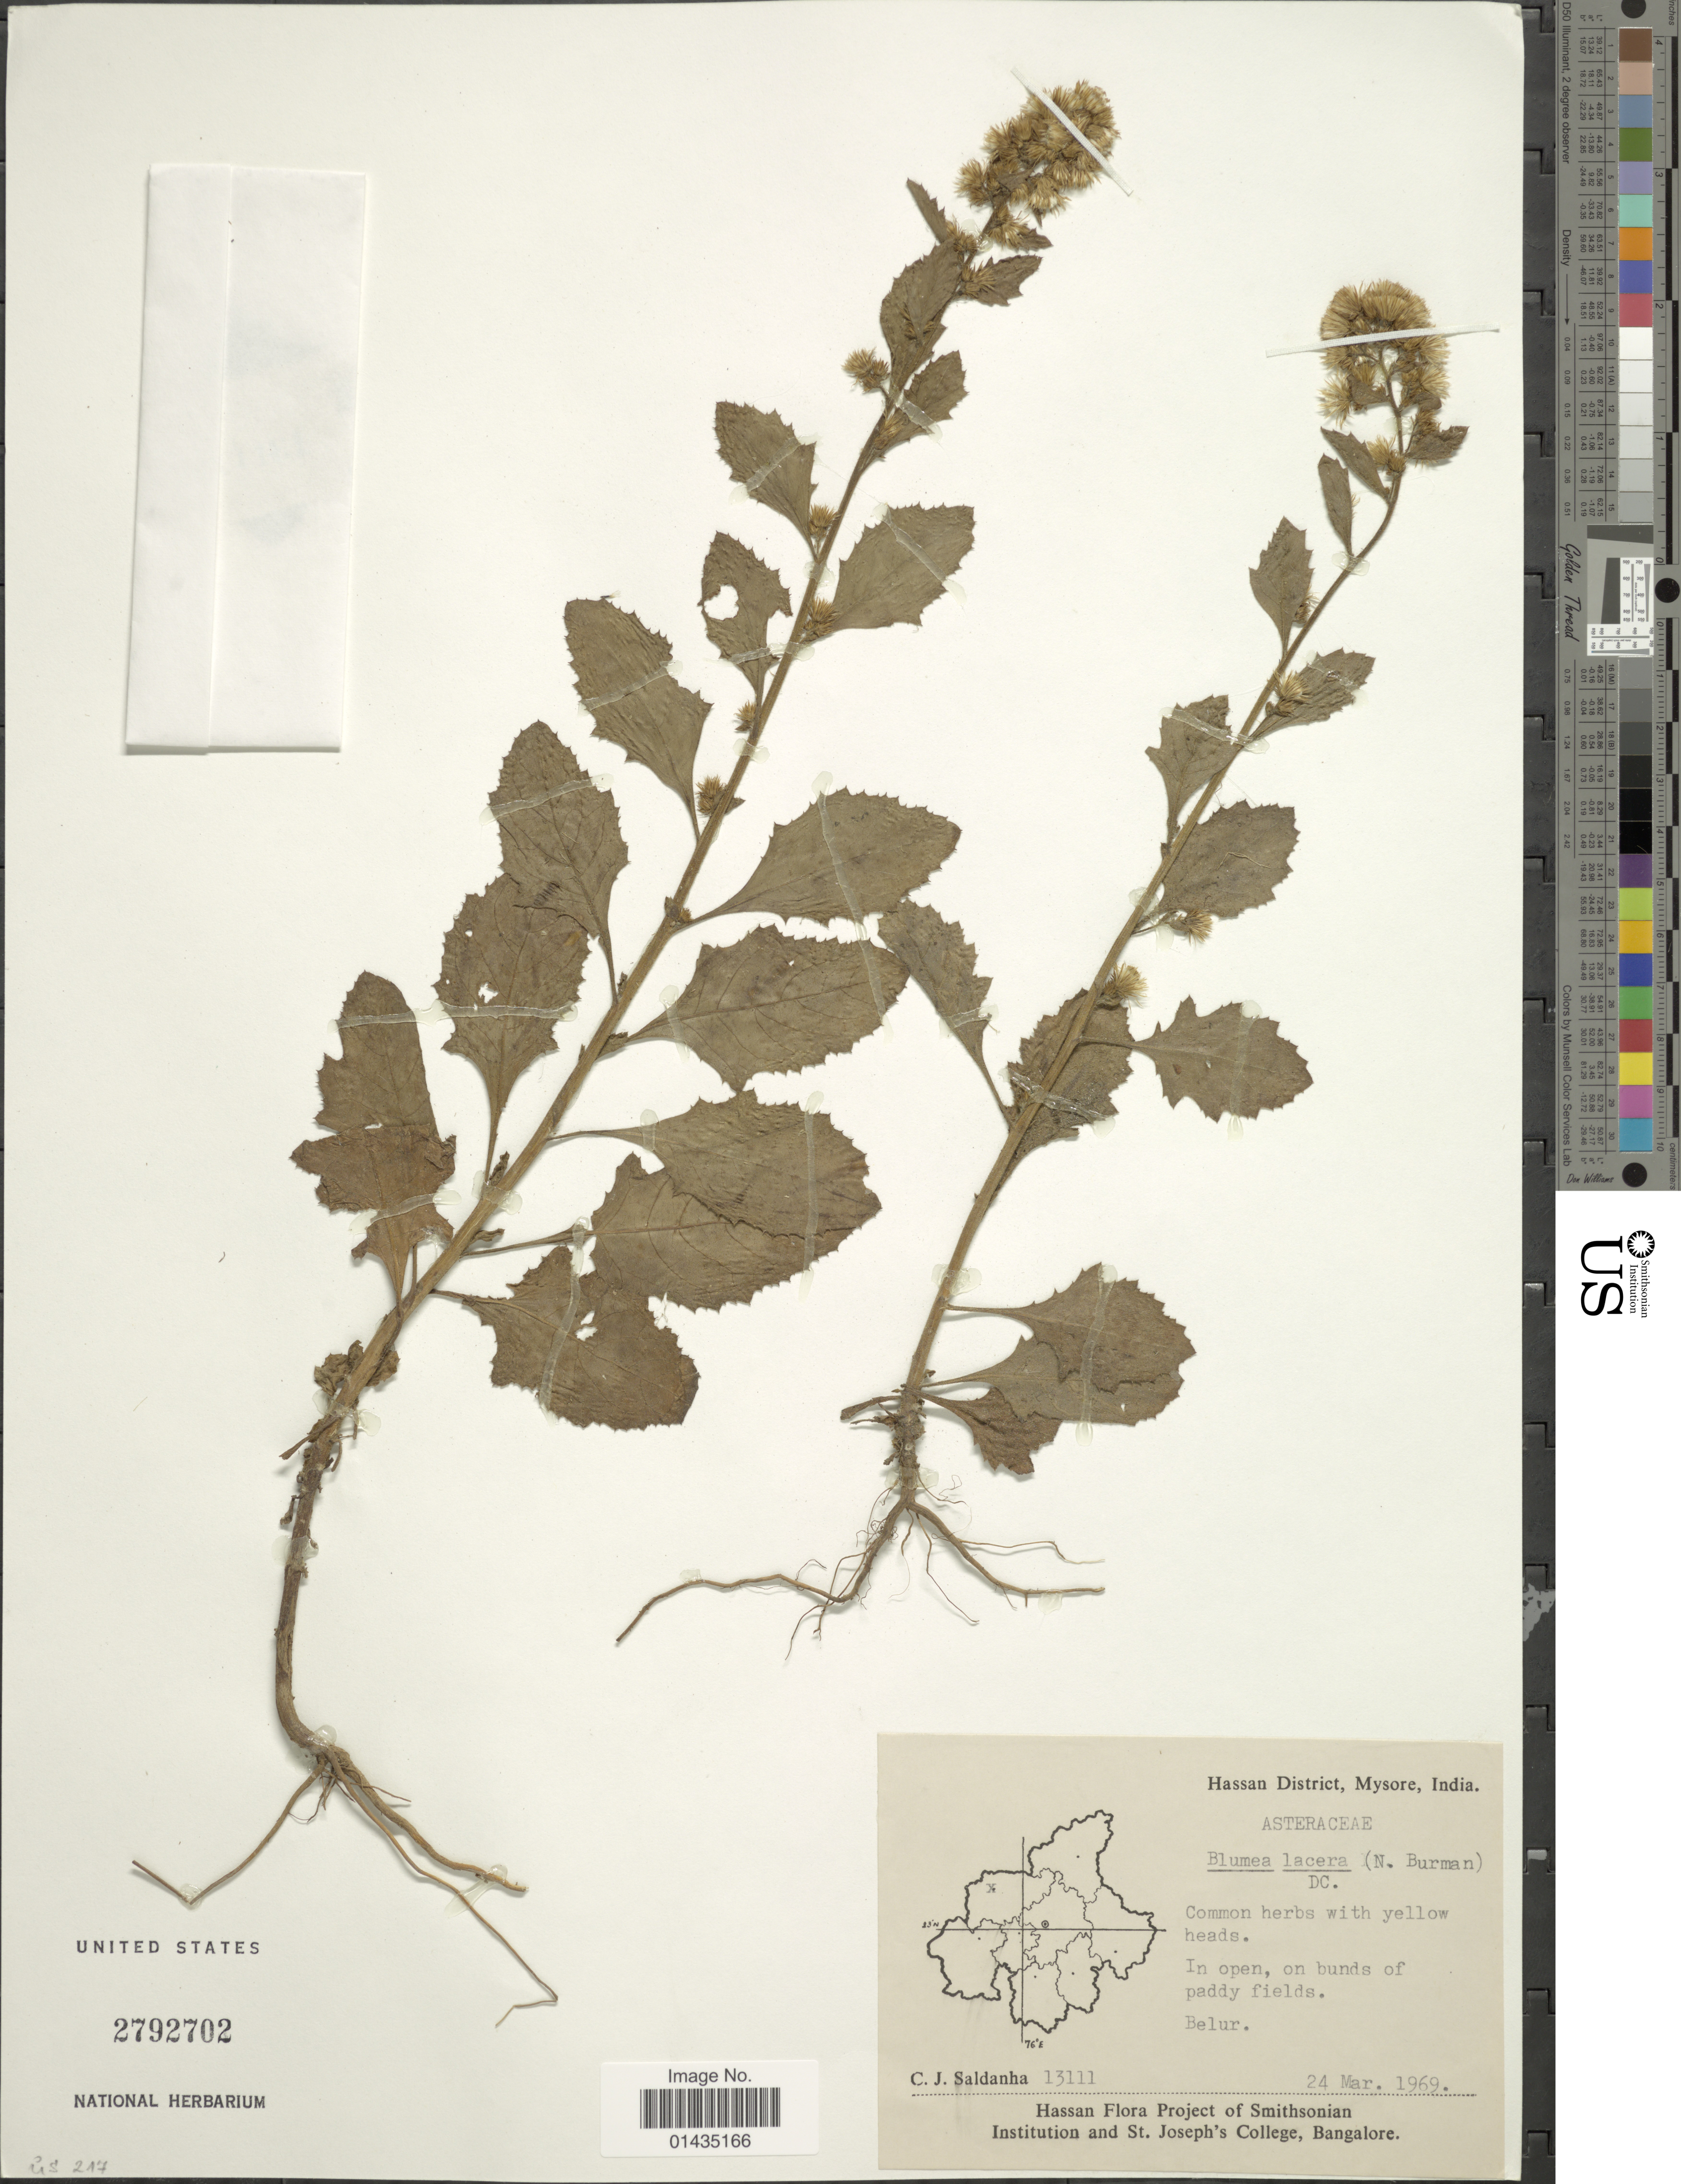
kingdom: Plantae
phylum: Tracheophyta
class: Magnoliopsida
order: Asterales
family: Asteraceae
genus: Blumea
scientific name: Blumea lacera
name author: (Roxb.) DC.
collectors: C. J. Saldanha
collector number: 13111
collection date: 1969-03-24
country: India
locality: Hassan District, Mysore, Belur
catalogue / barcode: US 2792702